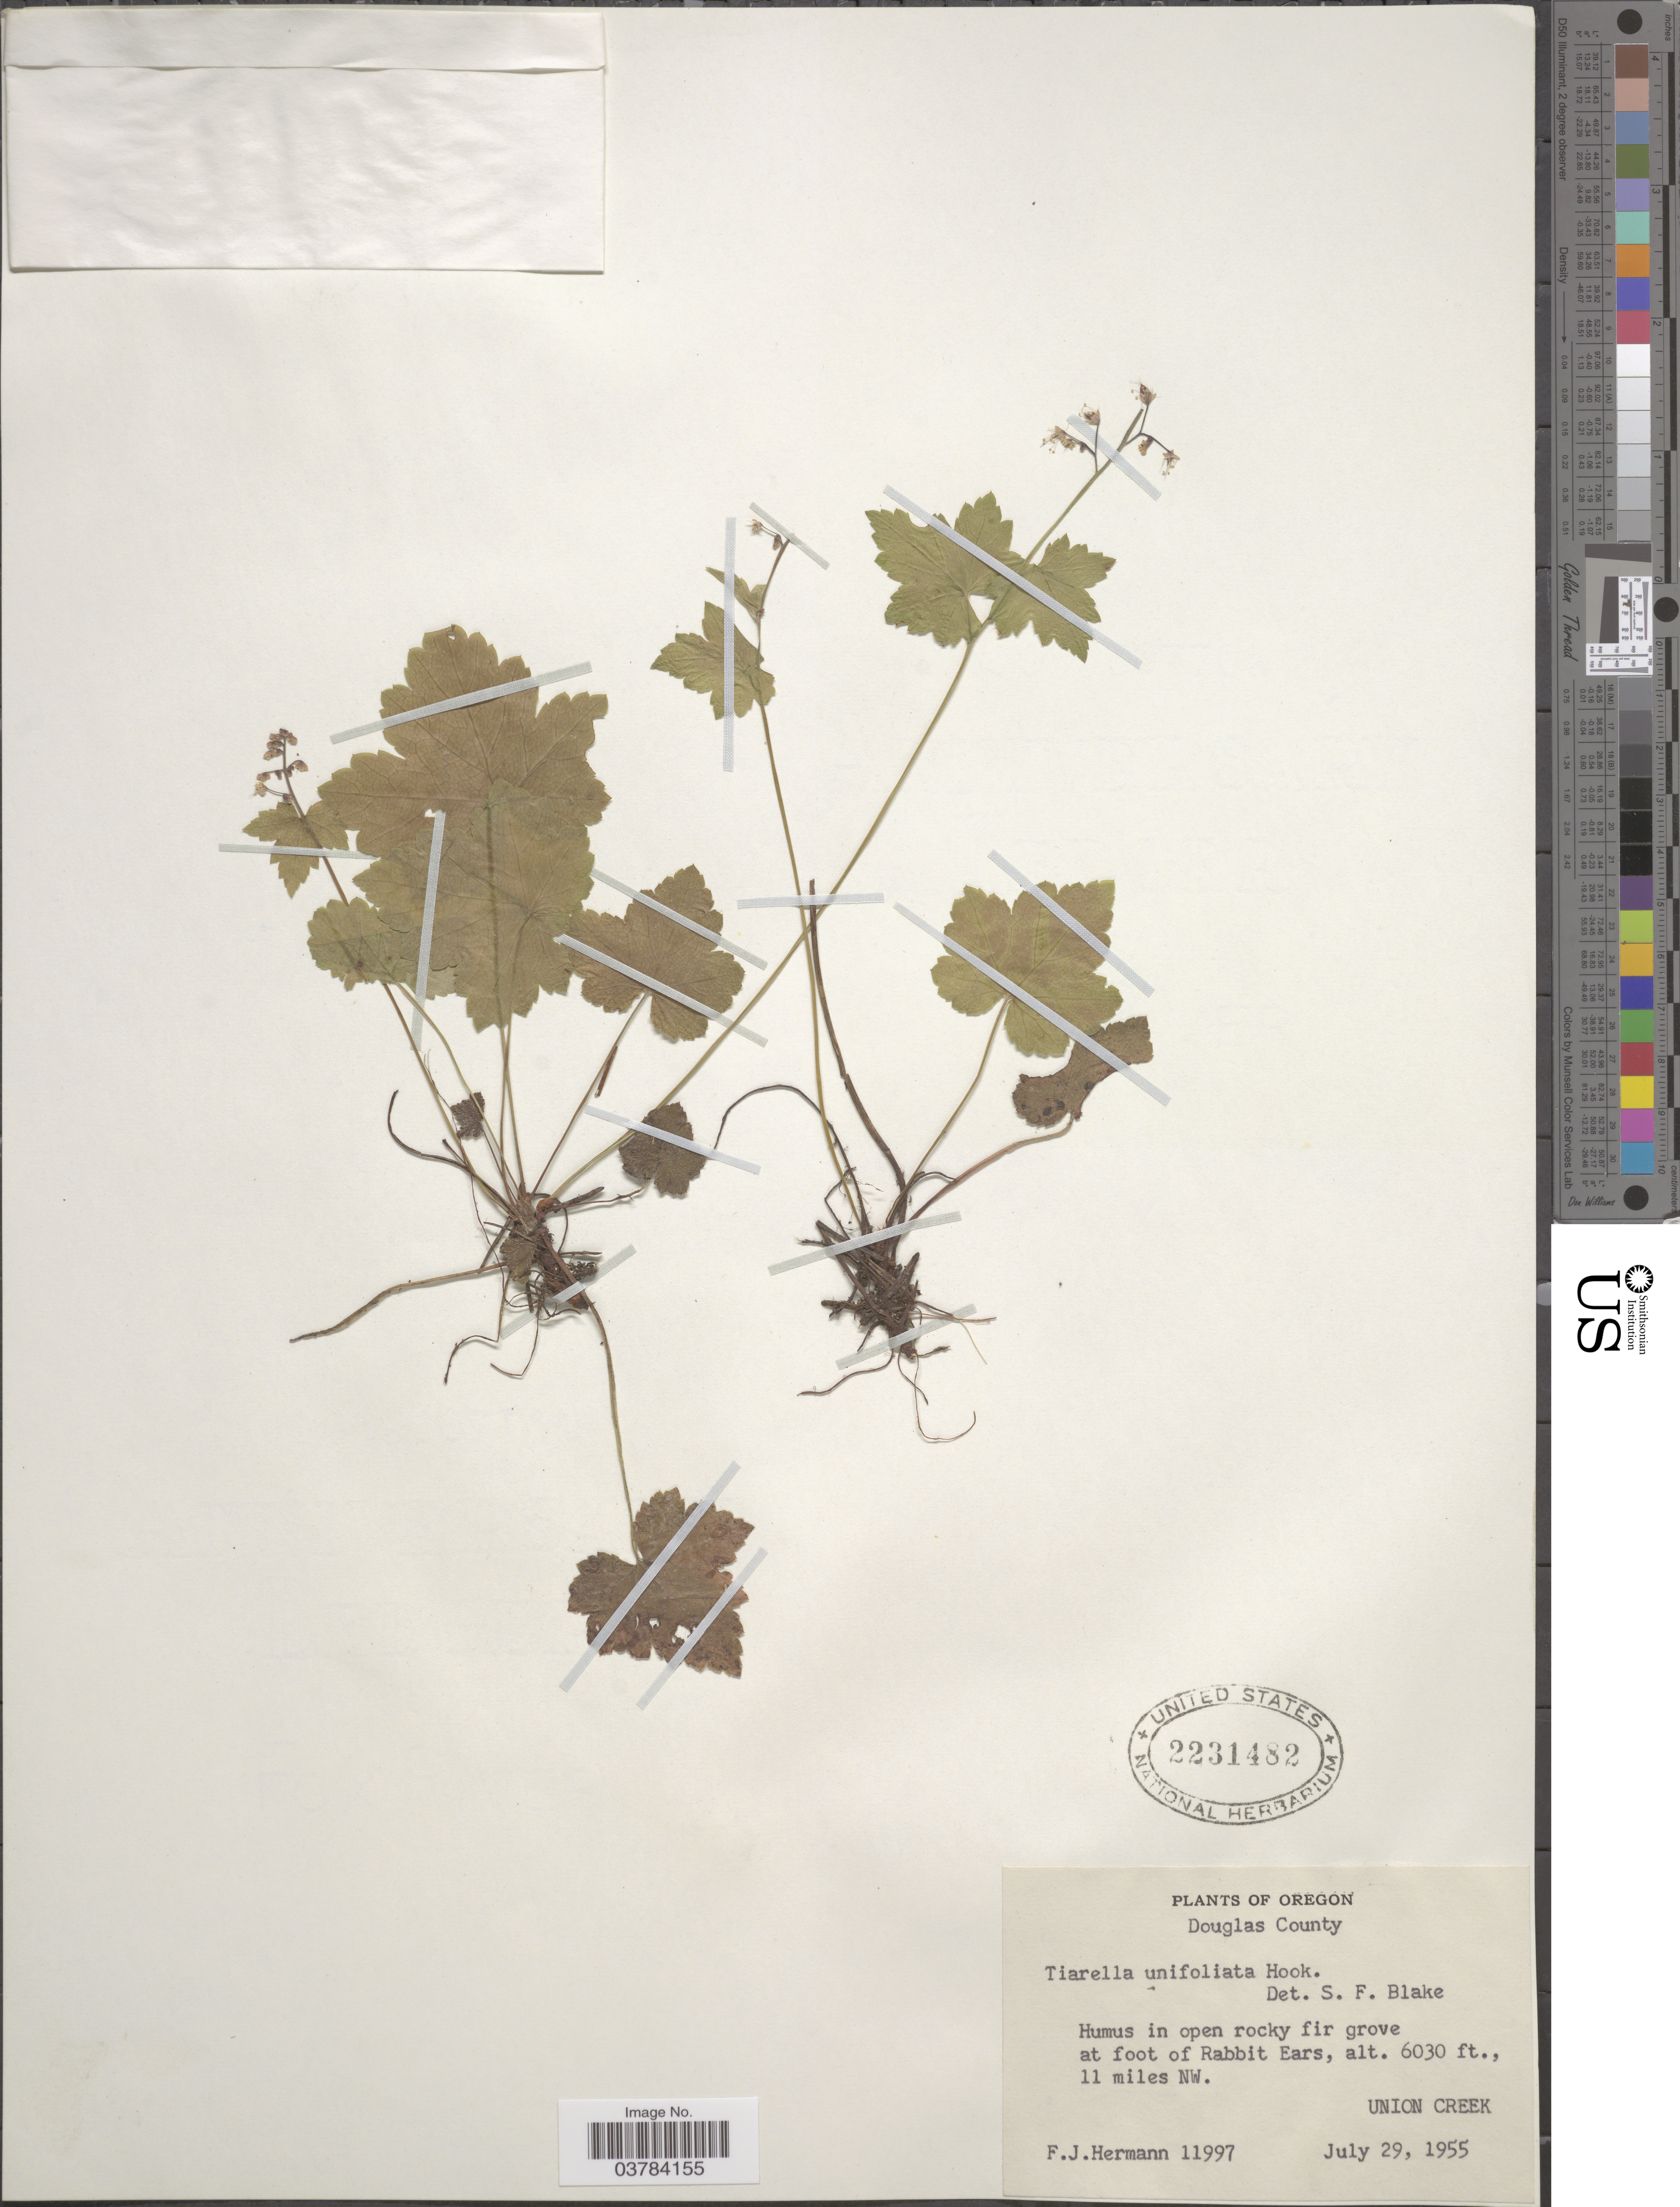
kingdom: Plantae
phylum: Tracheophyta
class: Magnoliopsida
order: Saxifragales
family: Saxifragaceae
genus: Tiarella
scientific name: Tiarella unifoliata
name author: Hook.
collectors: F. J. Hermann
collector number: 11997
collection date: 1955-07-29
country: United States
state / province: Oregon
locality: Douglas County. Humus in open rocky fir grove at foot of Rabbit Ears, 11 miles NW. Union Creek.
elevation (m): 1838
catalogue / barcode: US 2231482